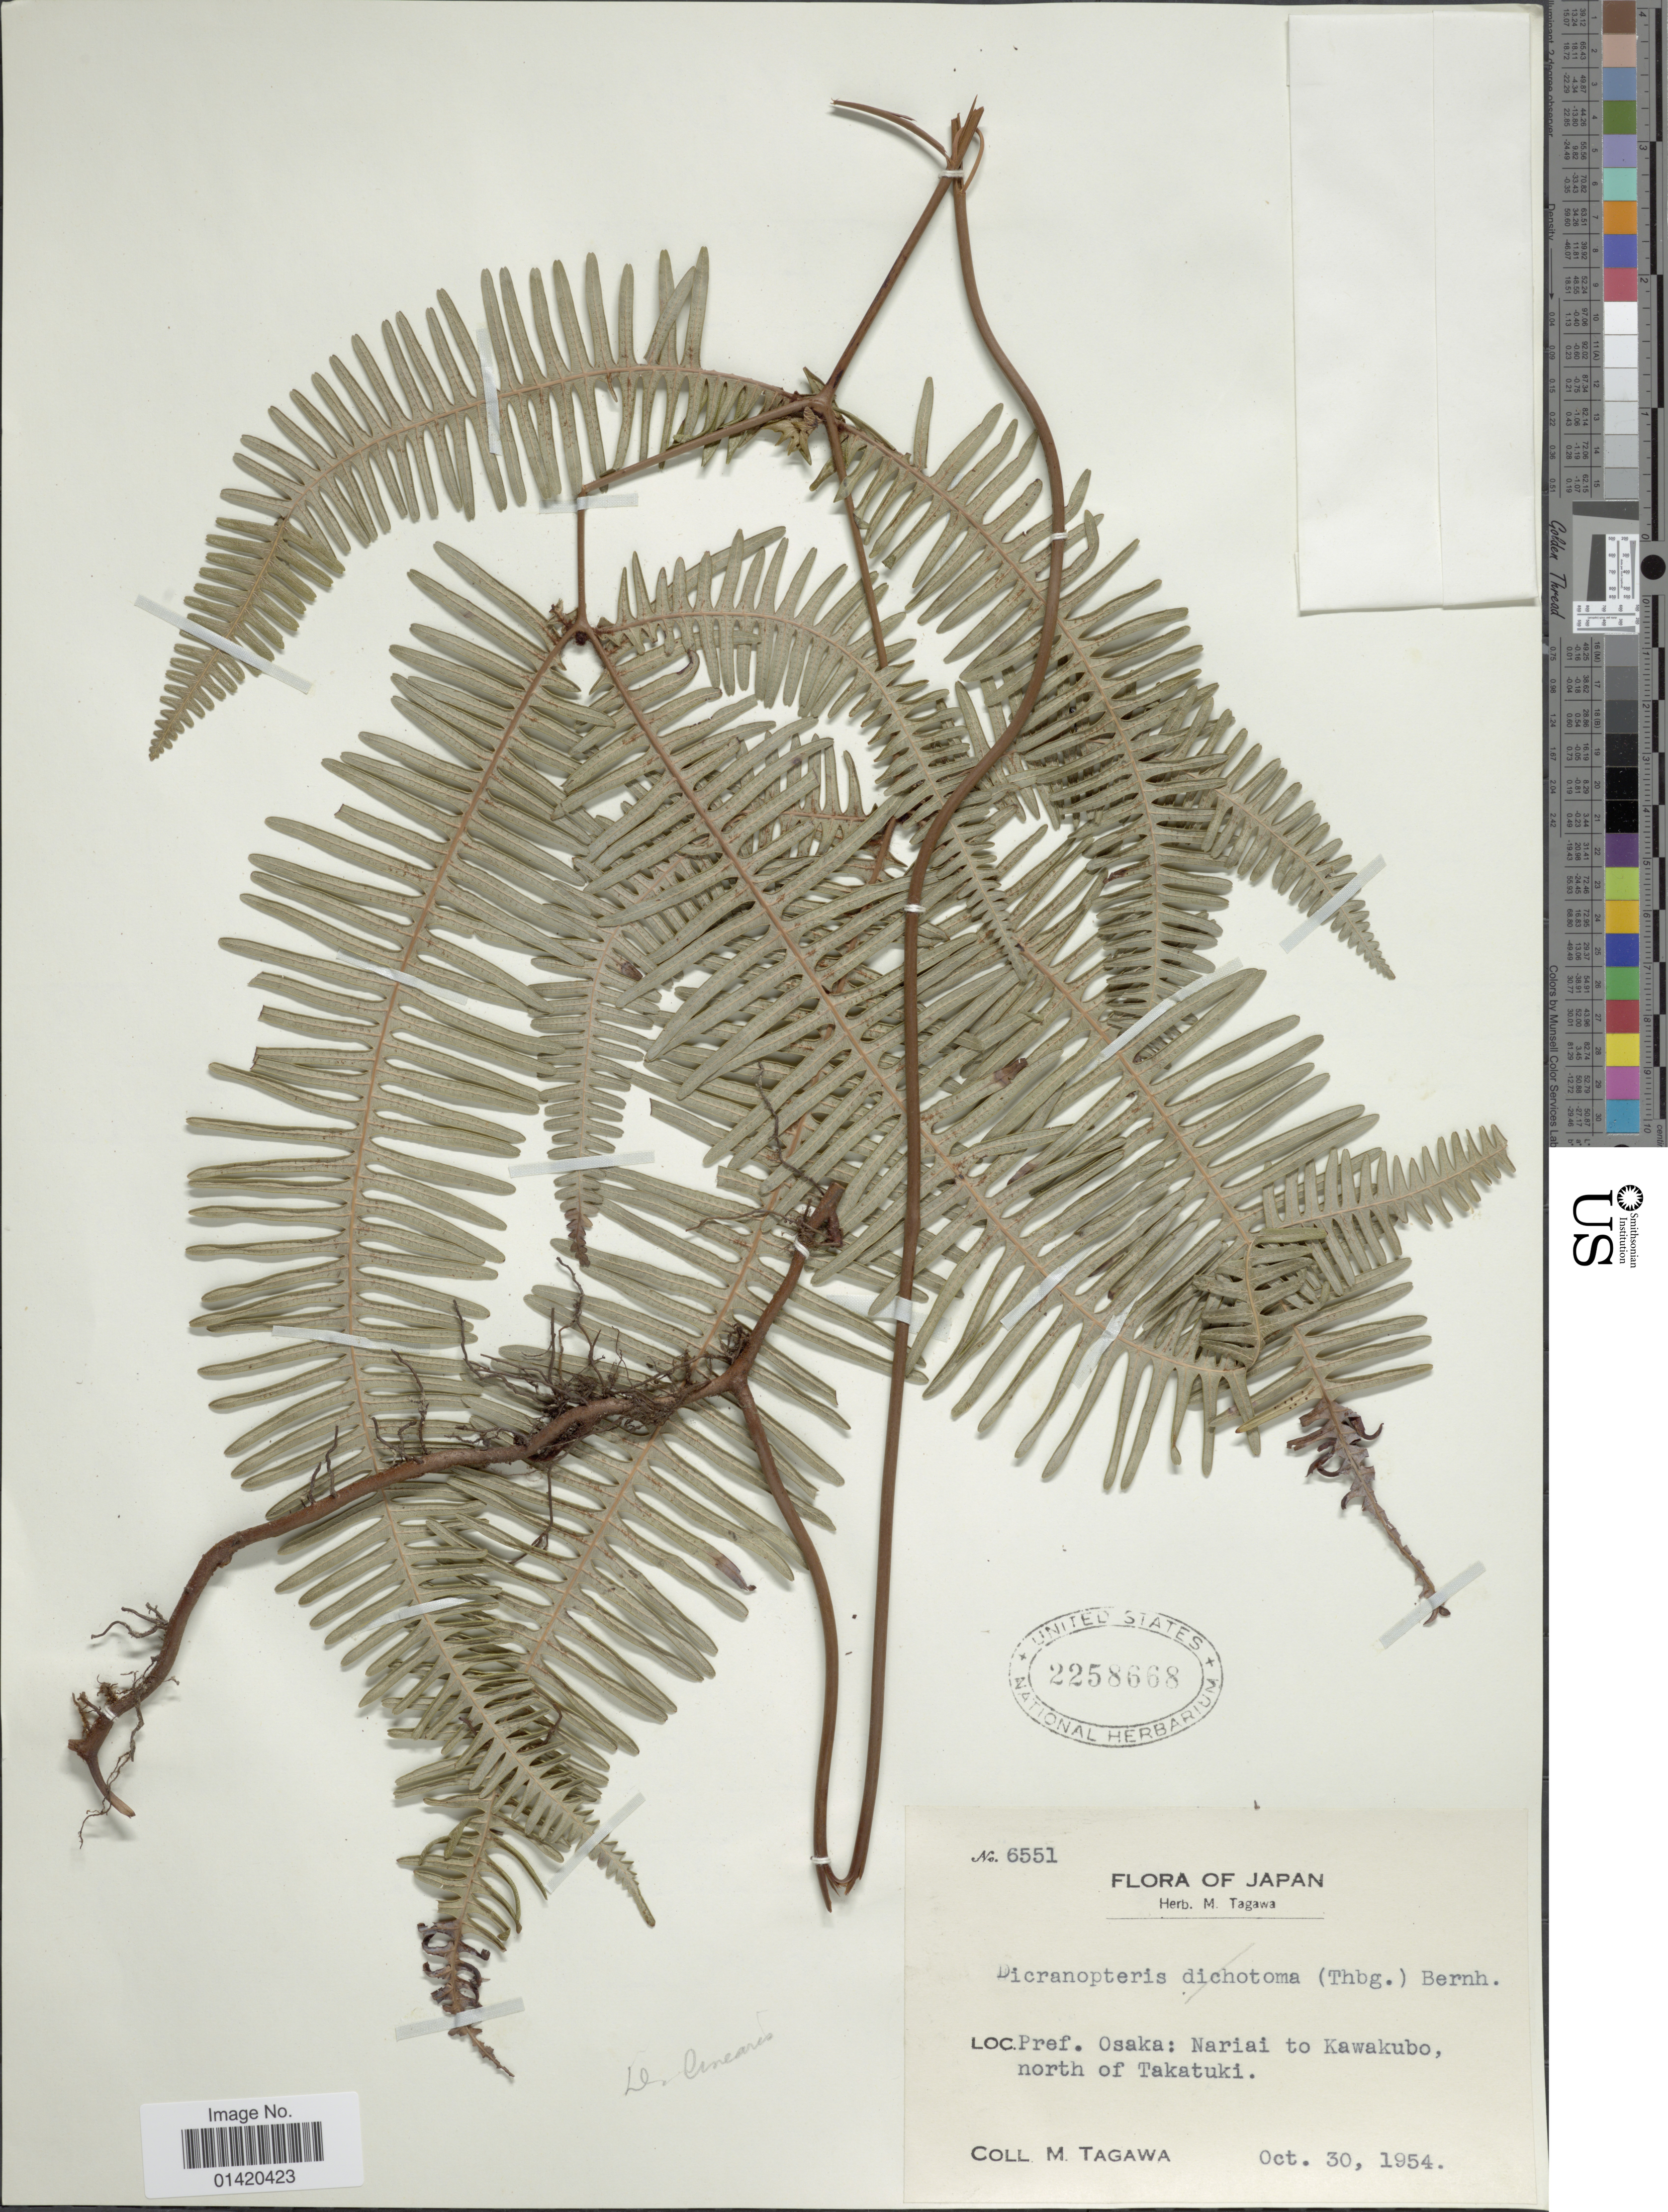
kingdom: Plantae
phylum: Tracheophyta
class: Polypodiopsida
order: Gleicheniales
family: Gleicheniaceae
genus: Dicranopteris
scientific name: Dicranopteris linearis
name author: (Burm. f.) Underw.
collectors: M. Tagawa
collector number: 6551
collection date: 1954-10-30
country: Japan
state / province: Osaka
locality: Pref. Osaka: Nariai to Kawakubo, north of Takatuki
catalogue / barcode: US 2258668